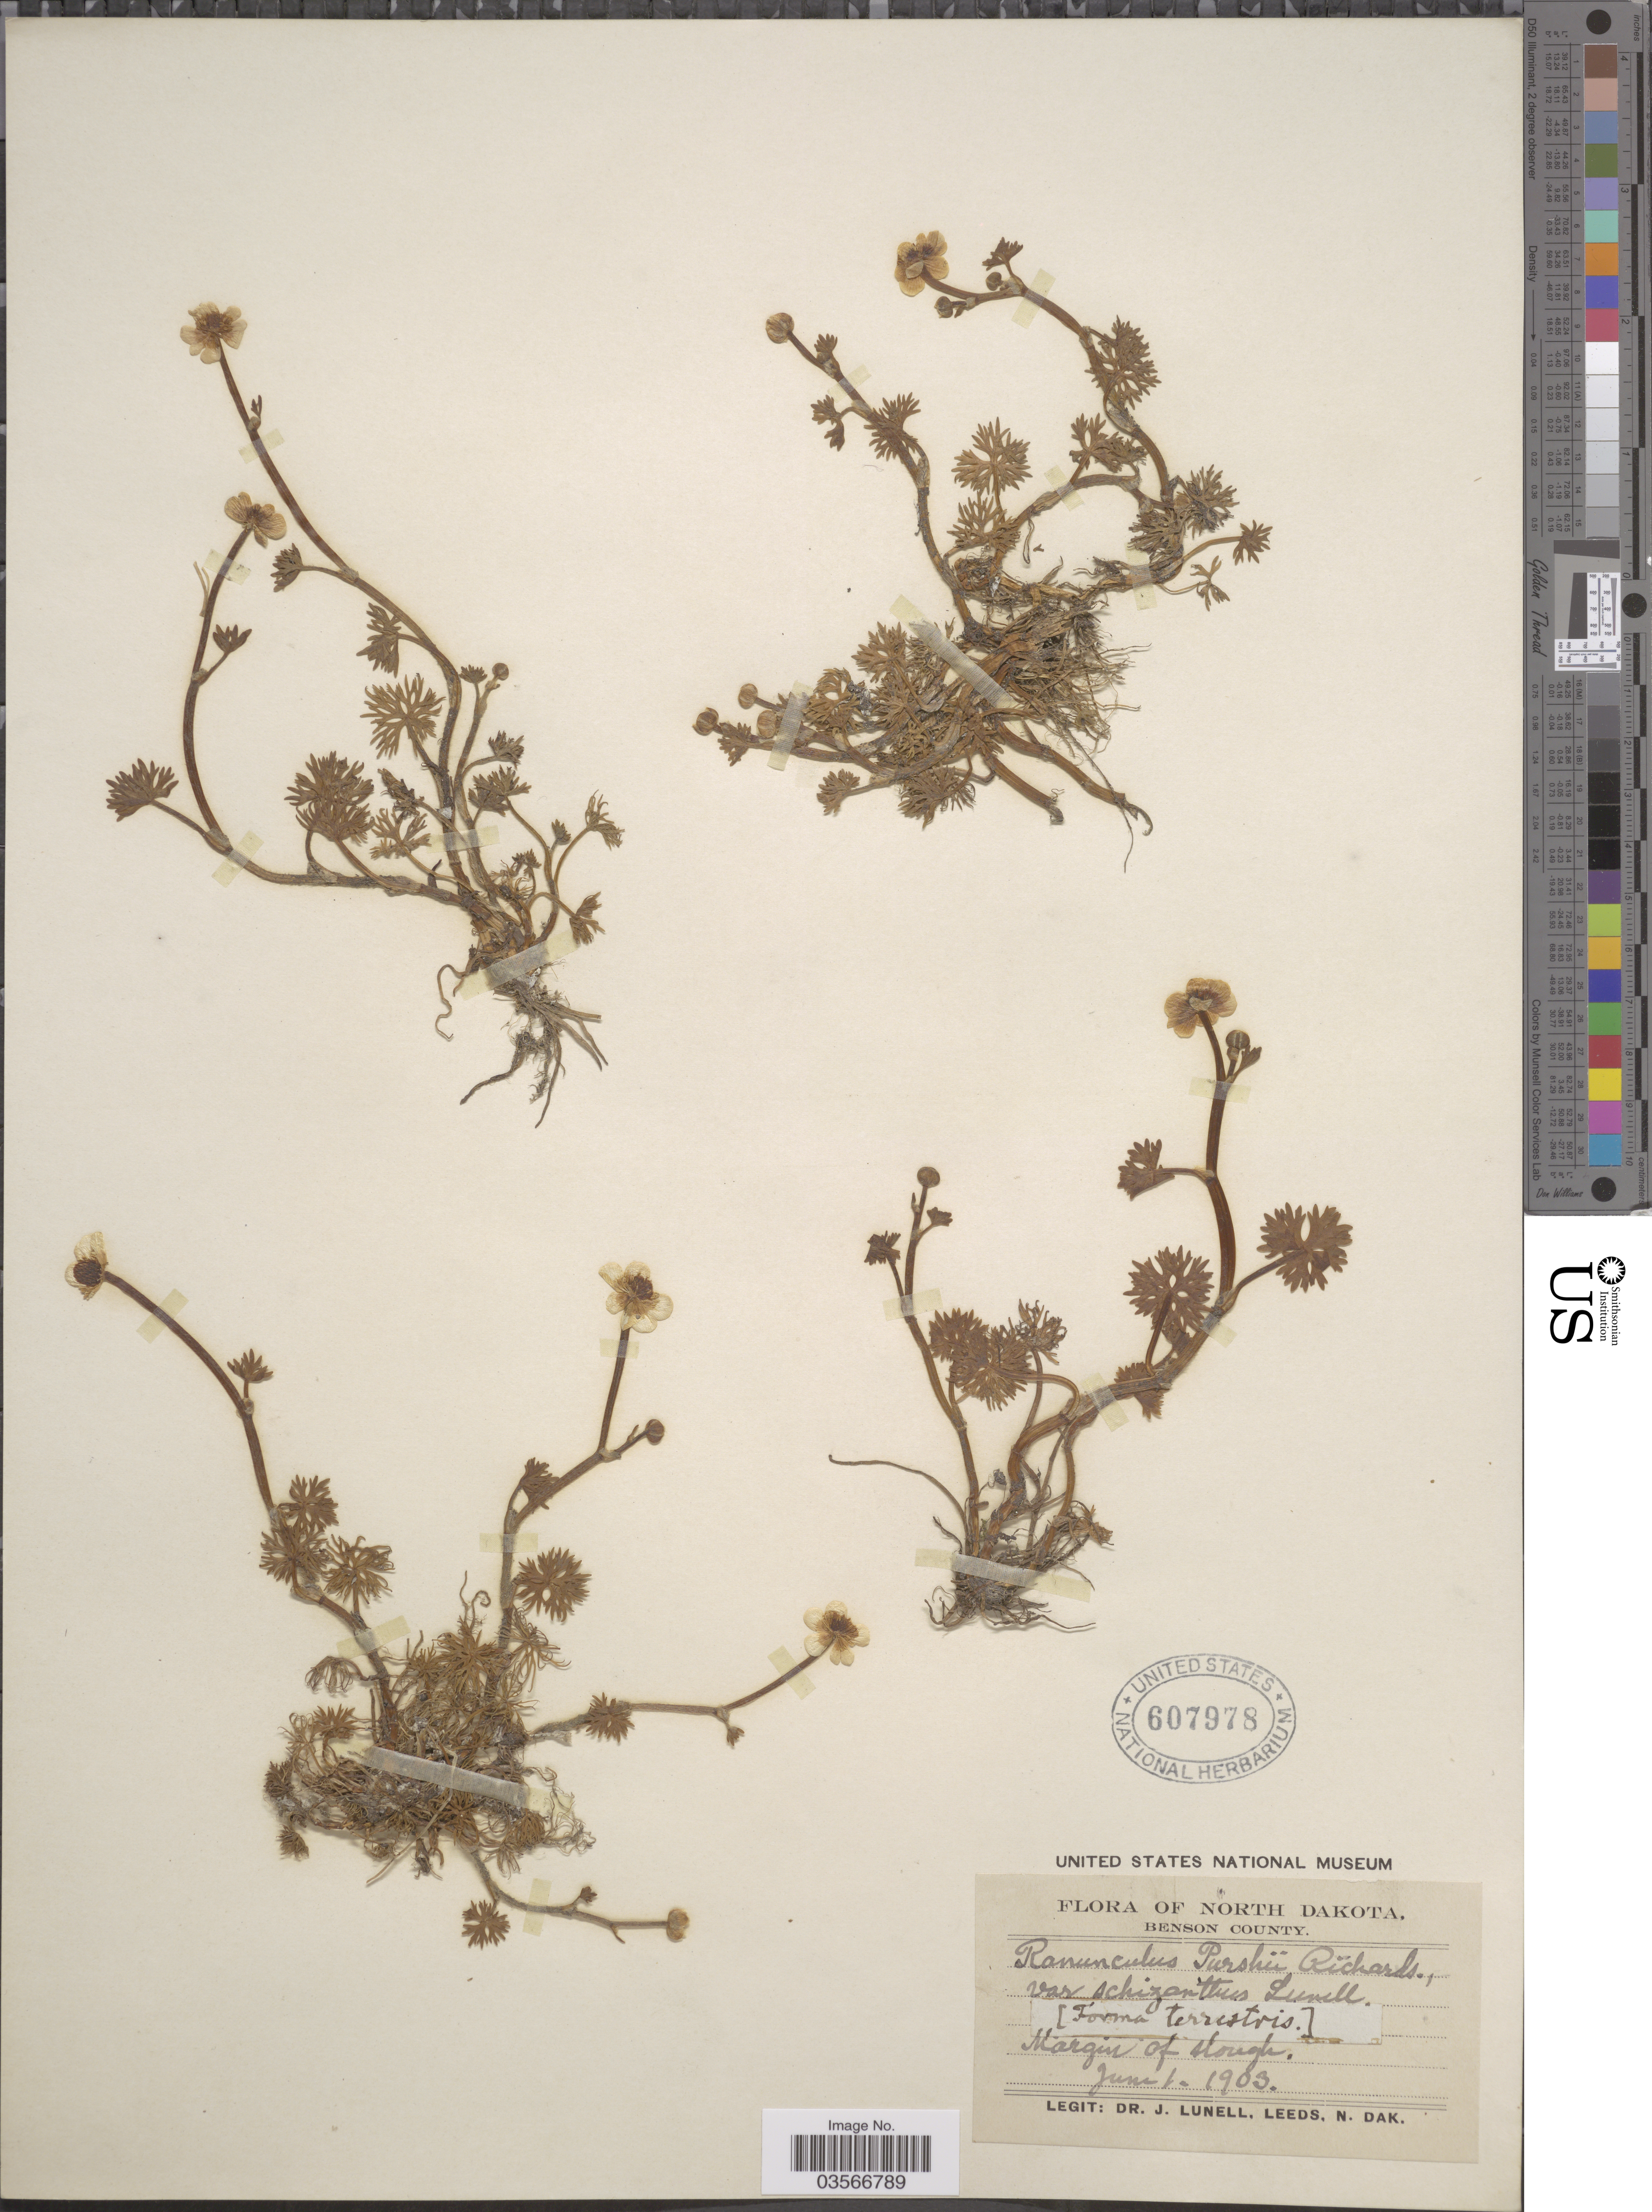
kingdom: Plantae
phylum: Tracheophyta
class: Magnoliopsida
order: Ranunculales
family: Ranunculaceae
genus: Ranunculus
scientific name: Ranunculus gmelinii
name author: DC.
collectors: J. Lunell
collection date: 1903-06-01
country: United States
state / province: North Dakota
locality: Benson County. Margin of slough.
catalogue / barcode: US 607978